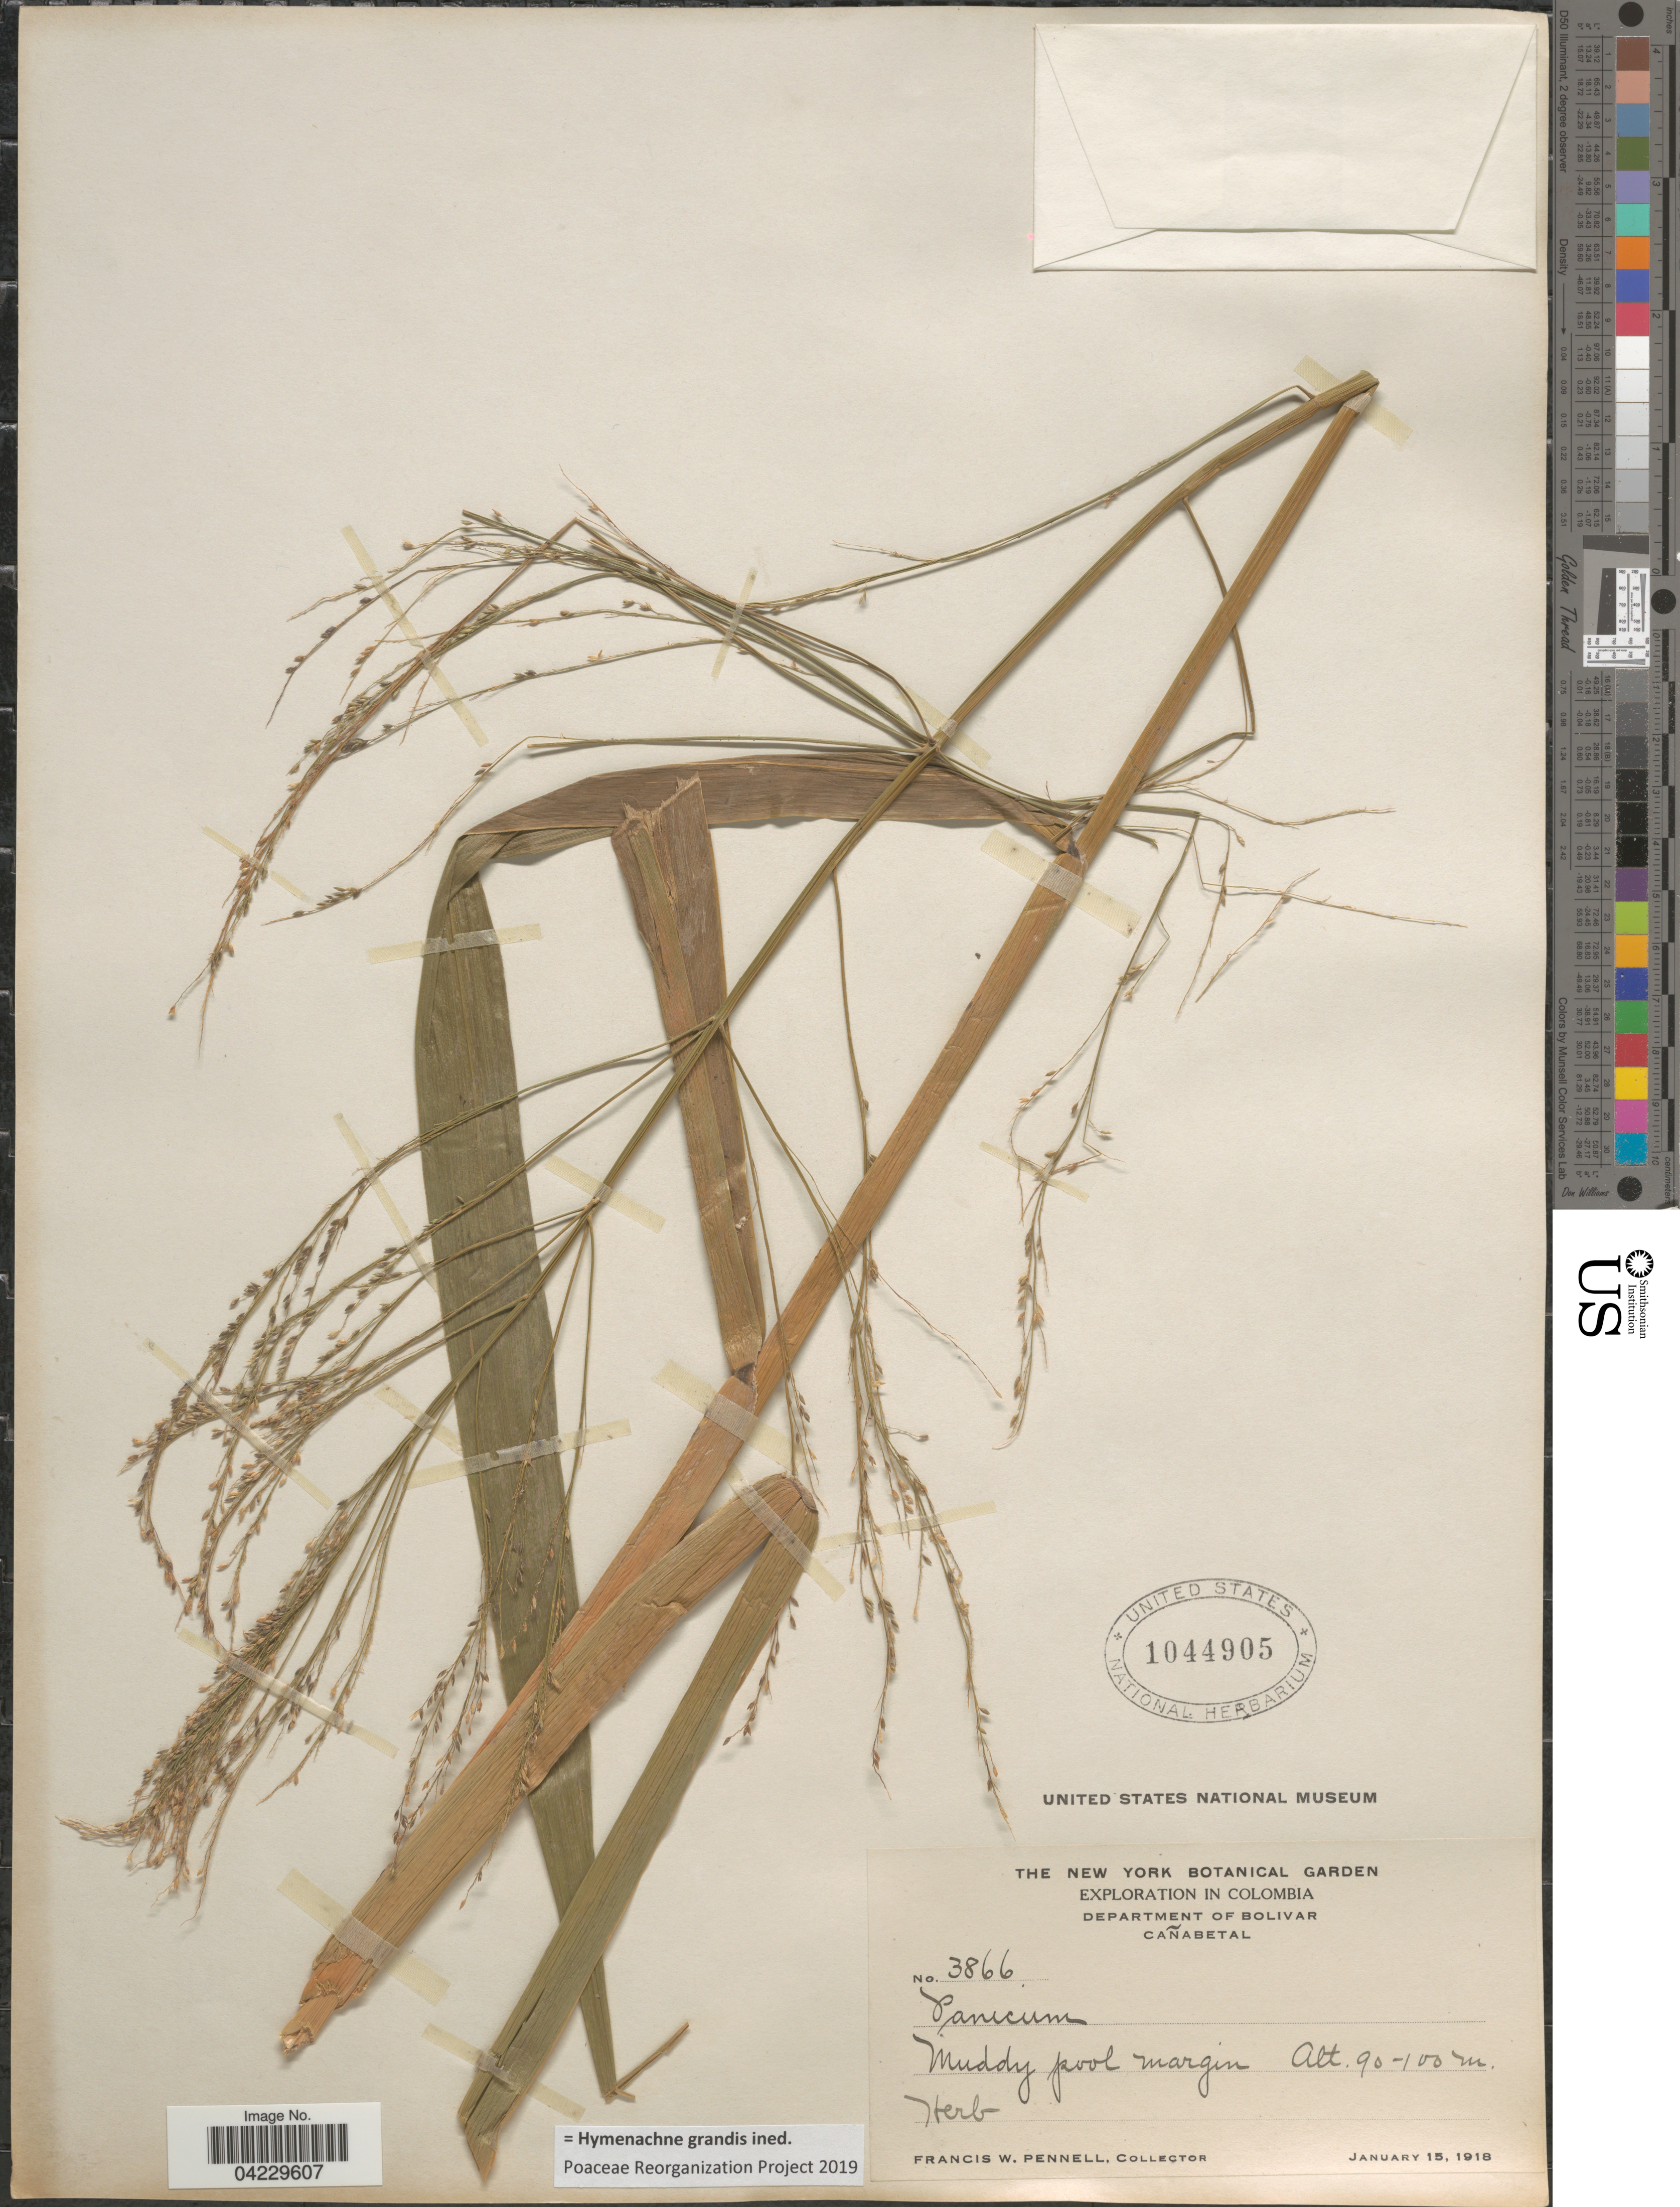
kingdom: Plantae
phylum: Tracheophyta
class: Liliopsida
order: Poales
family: Poaceae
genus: Hymenachne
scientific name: Hymenachne grandis ined. prp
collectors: F. W. Pennell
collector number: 3866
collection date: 1918-01-15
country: Colombia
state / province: Bolívar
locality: Exploration in Colombia. Department of Bolivar. Cañabetal. Muddy pool margin.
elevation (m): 90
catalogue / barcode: US 1044905